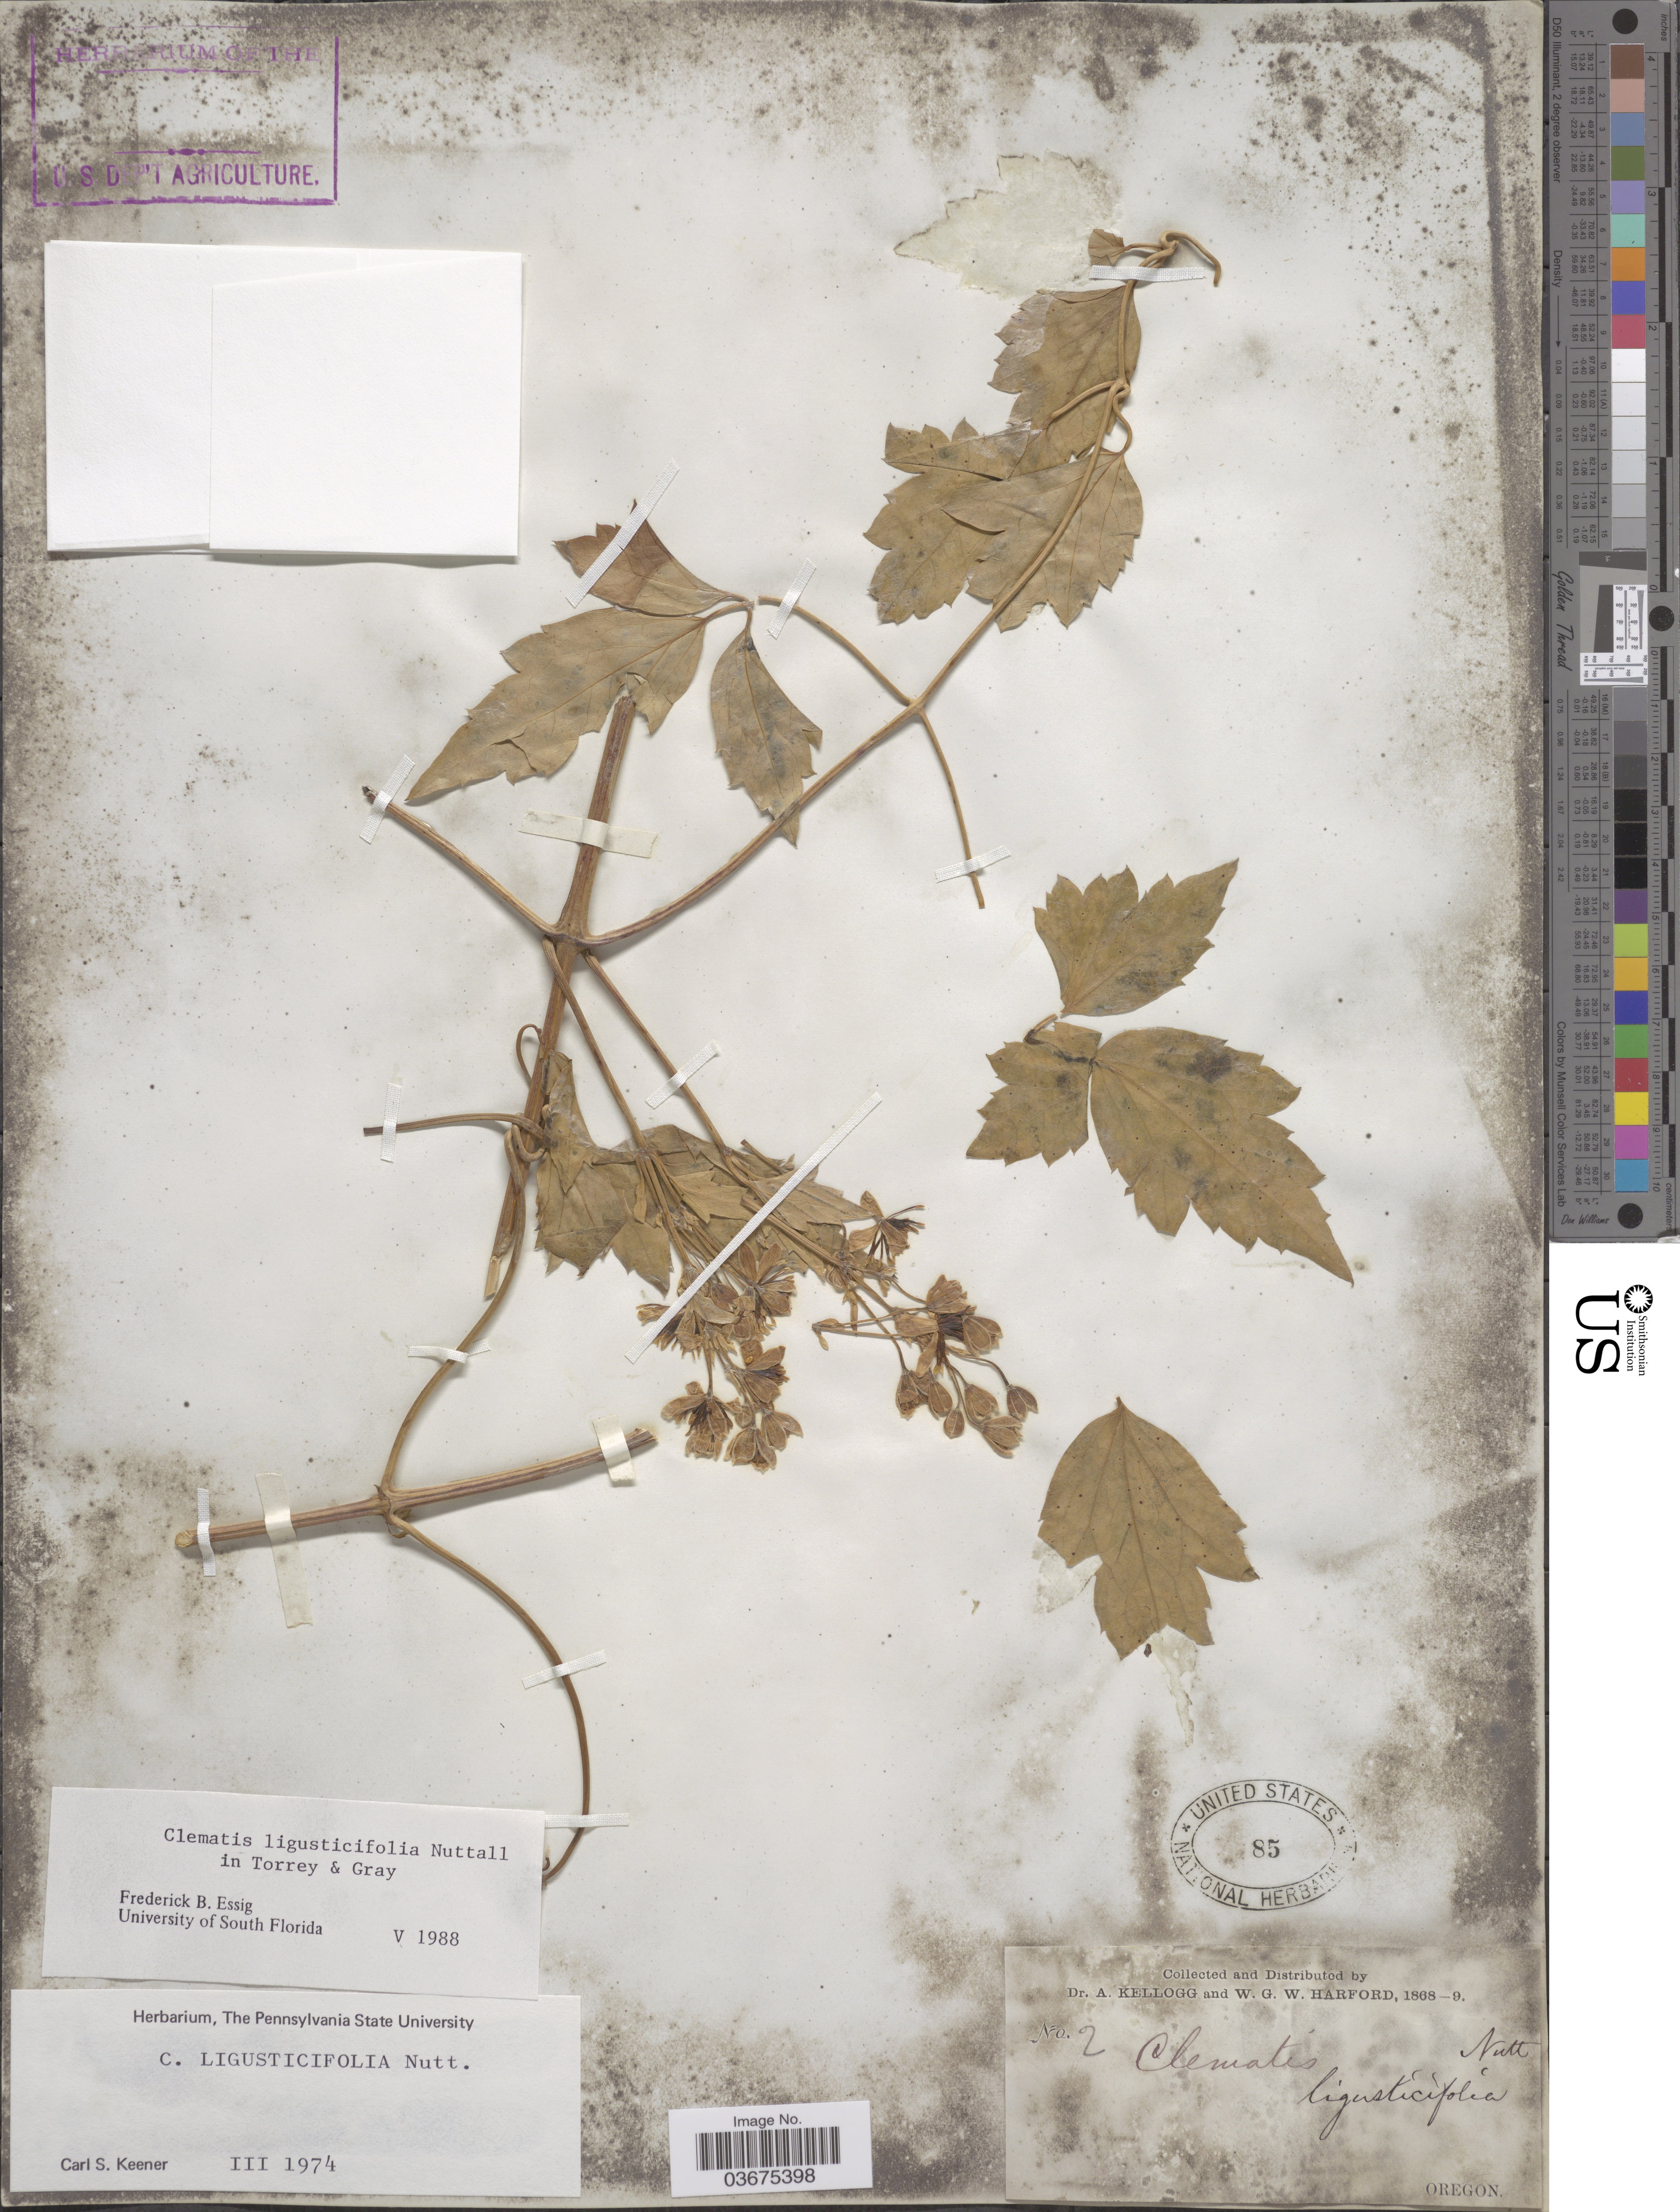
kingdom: Plantae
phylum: Tracheophyta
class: Magnoliopsida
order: Ranunculales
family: Ranunculaceae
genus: Clematis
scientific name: Clematis ligusticifolia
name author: Nutt.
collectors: A. Kellogg & W. G. W. Harford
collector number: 2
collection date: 1868/1869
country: United States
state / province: Oregon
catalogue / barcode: US 85